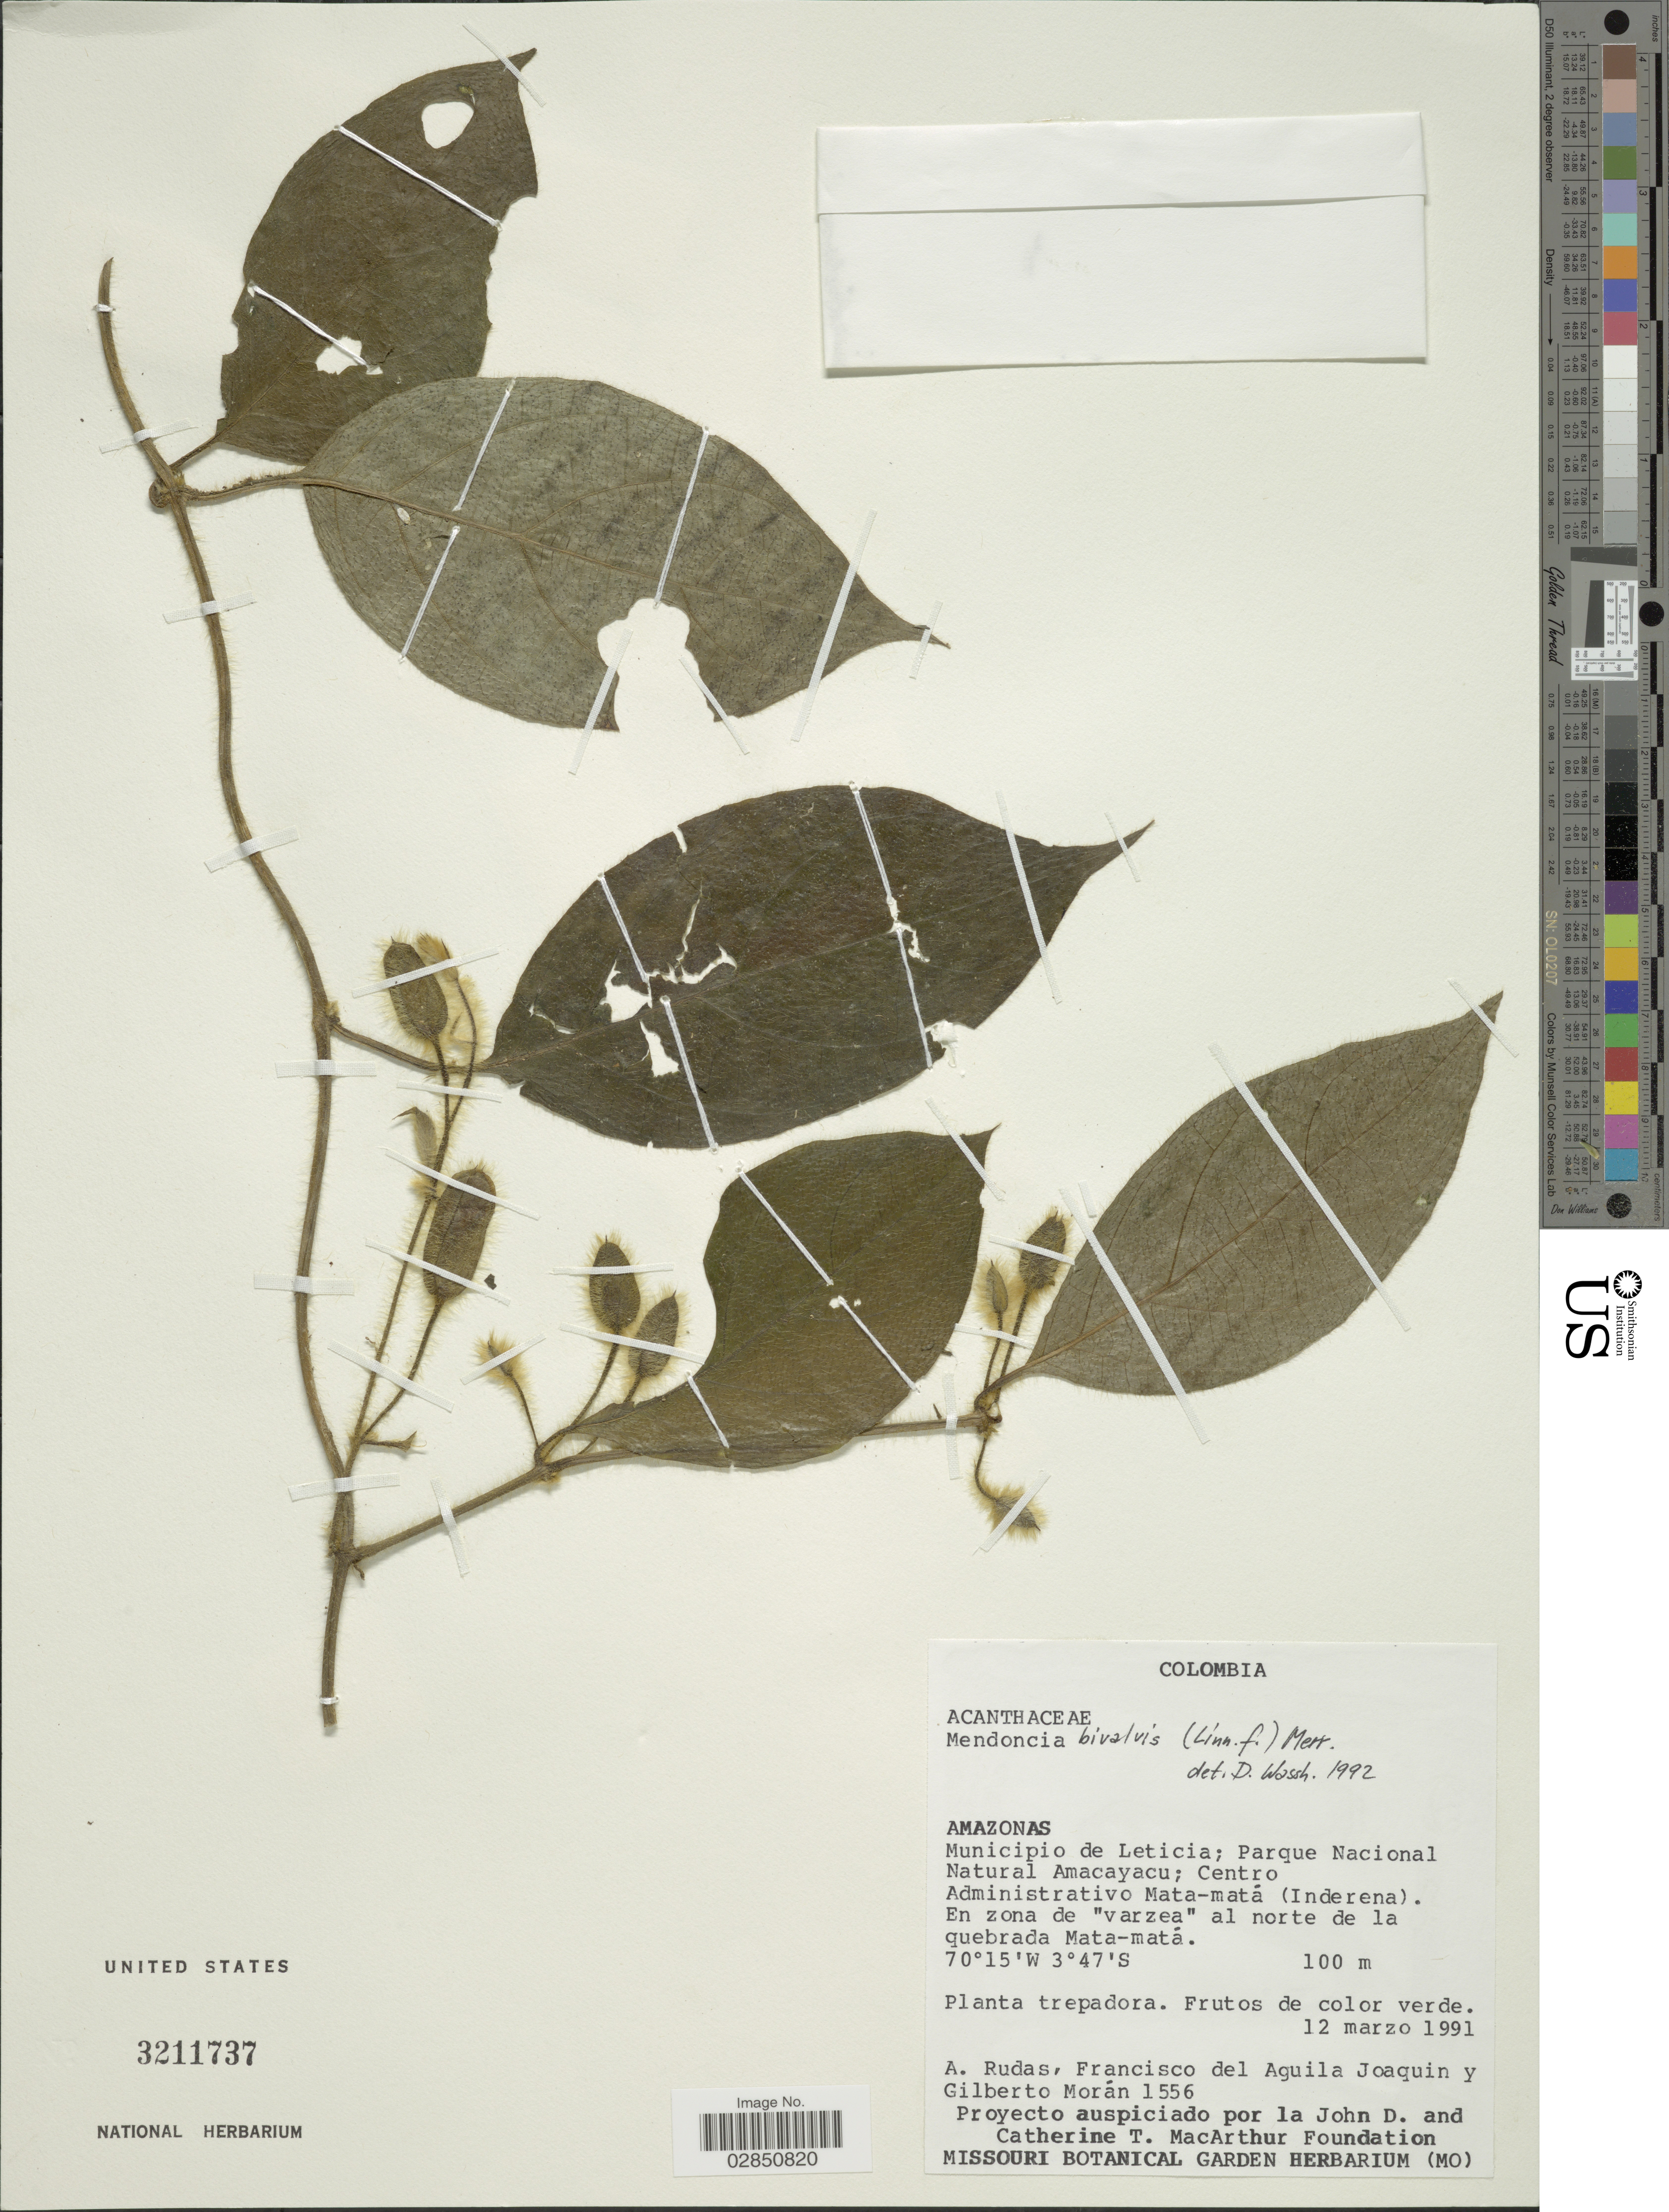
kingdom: Plantae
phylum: Tracheophyta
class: Magnoliopsida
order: Lamiales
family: Acanthaceae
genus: Mendoncia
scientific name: Mendoncia bivalvis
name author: (L. f.) Merr.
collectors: A. Rudas, F. Aguila Joaquin & G. Moran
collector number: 1556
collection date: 1991-03-12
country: Colombia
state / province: Amazônas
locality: Municipio de Leticia; Parque Nacional Natural Amacayacu; Centro Administrativo Mata-matá (Inderena). En zona de "varzea"al norte de la quebrada Mata-matá.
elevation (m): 100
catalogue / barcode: US 3211737